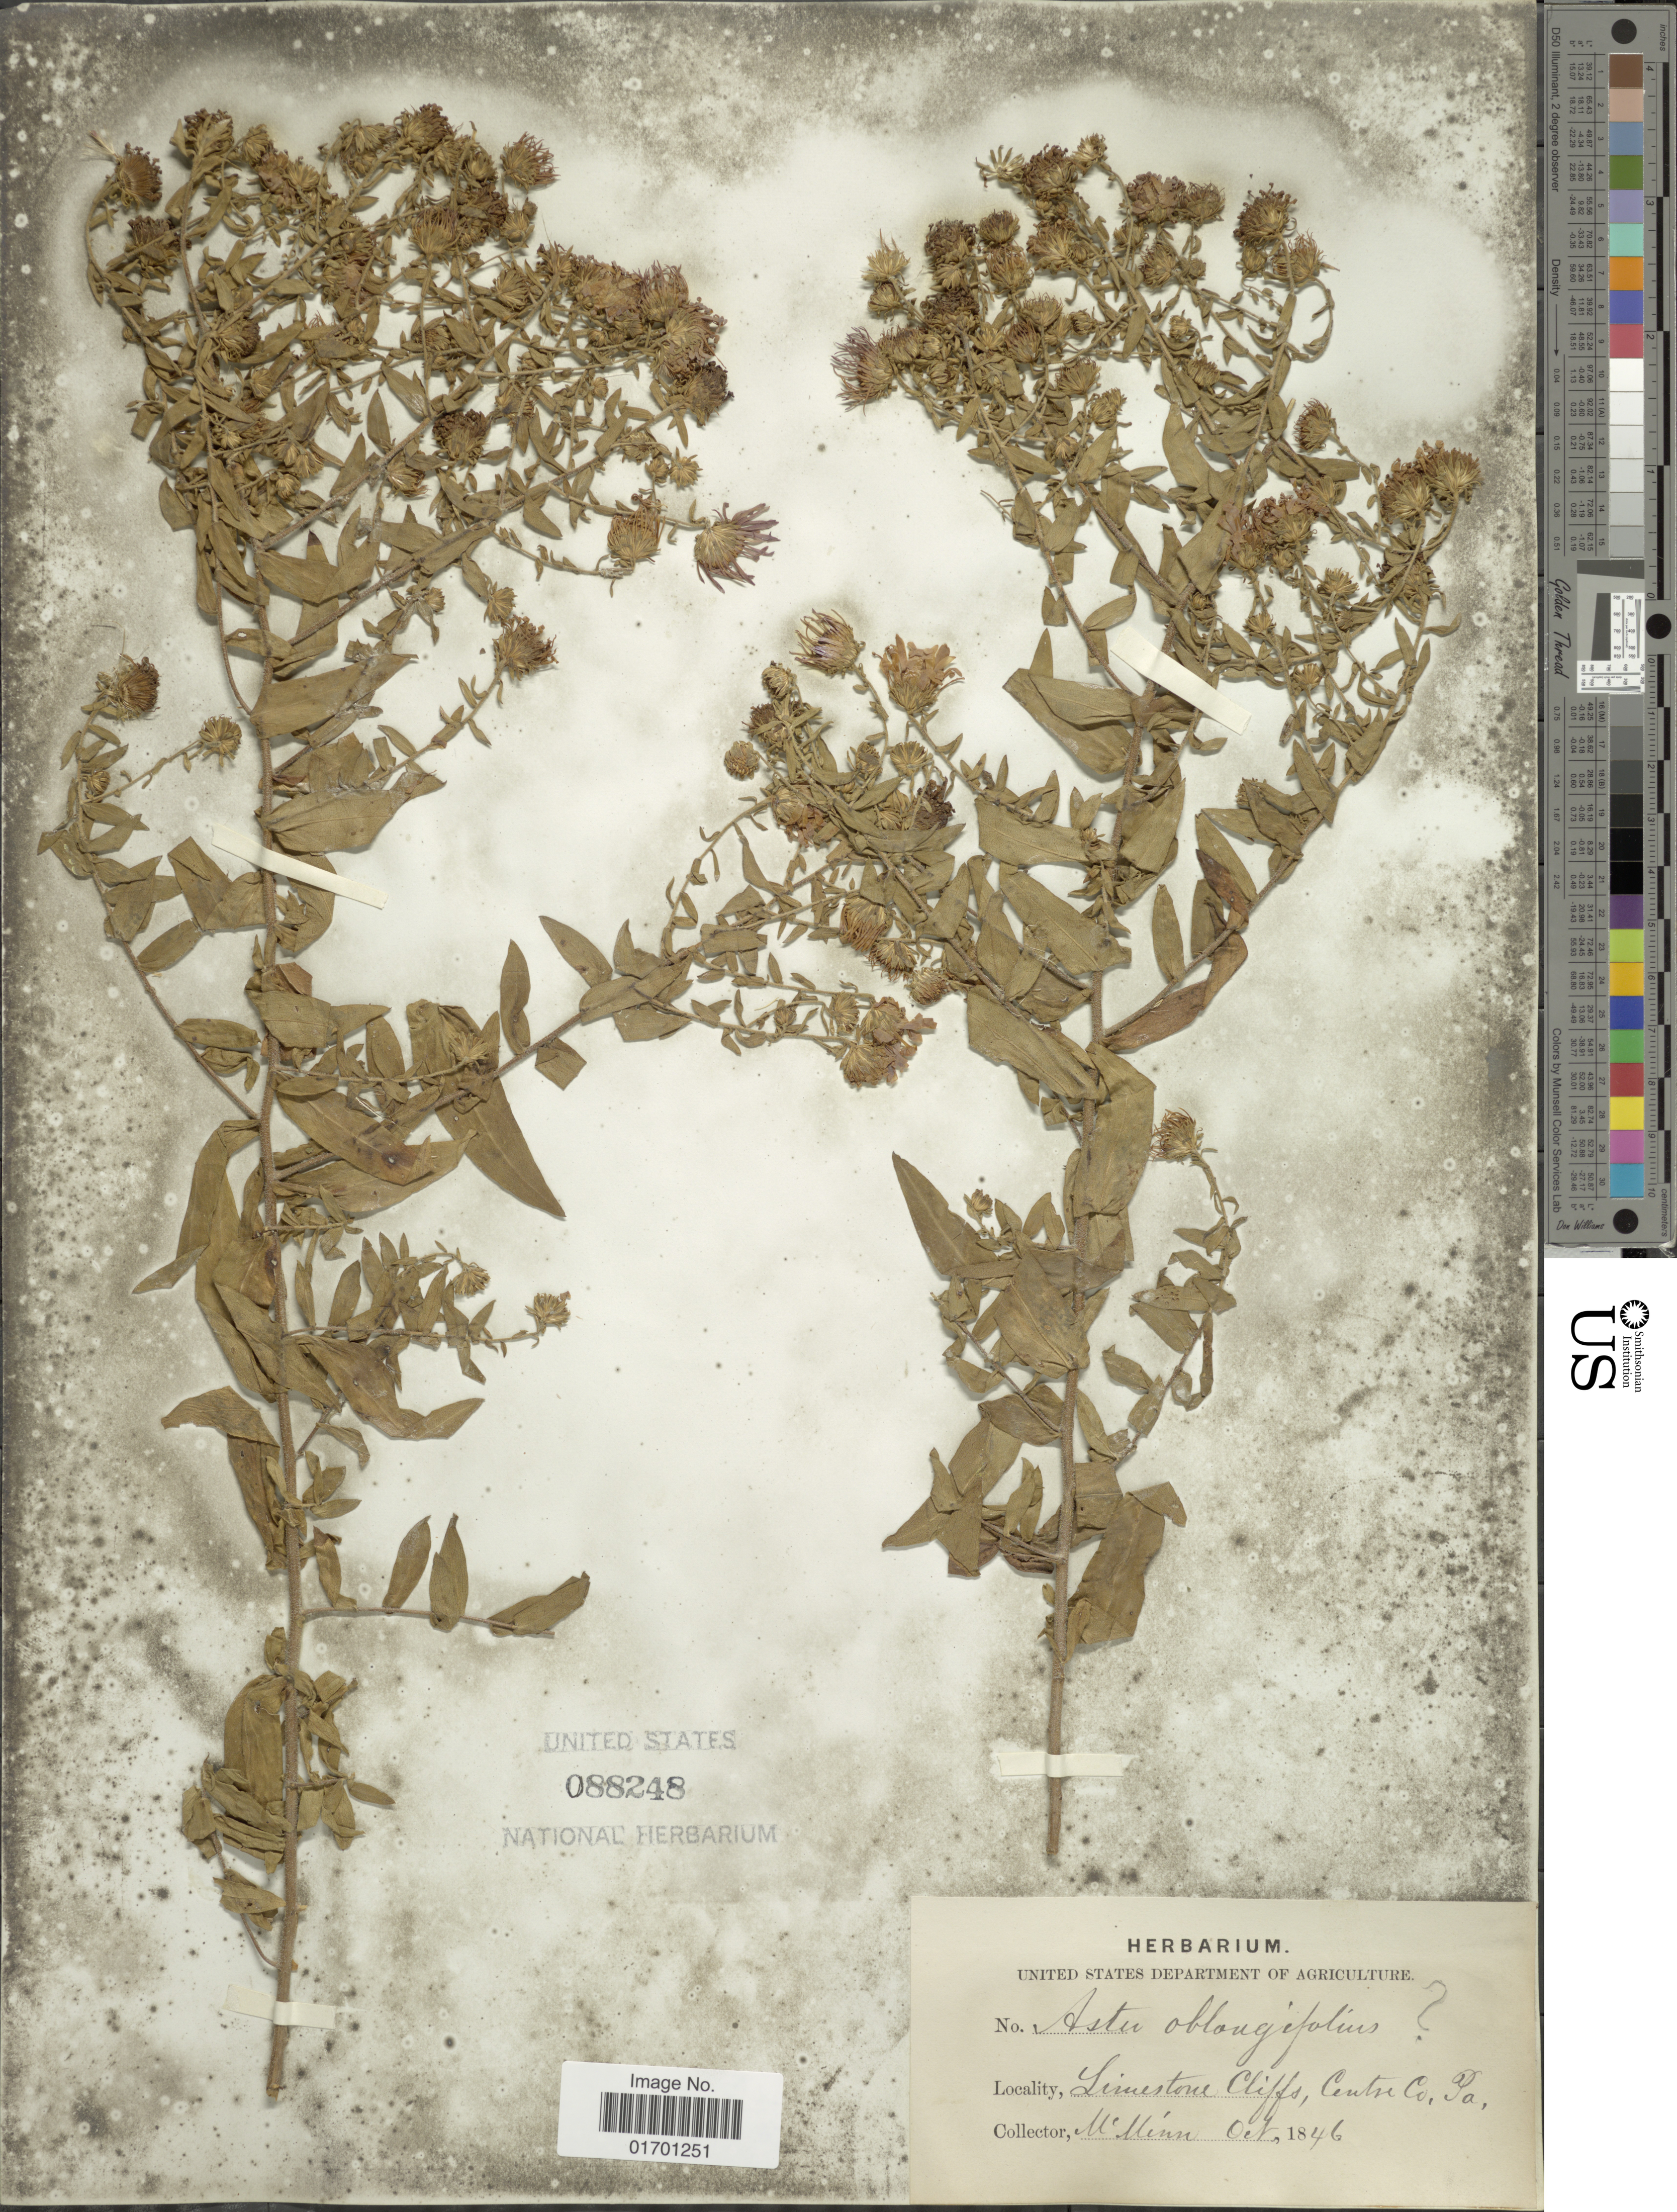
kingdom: Plantae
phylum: Tracheophyta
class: Magnoliopsida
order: Asterales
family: Asteraceae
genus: Symphyotrichum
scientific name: Symphyotrichum oblongifolium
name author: (Nutt.) G.L. Nesom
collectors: H. E. McMinn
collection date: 1846-10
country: United States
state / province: Pennsylvania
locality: Limestone Cliffs, Centre Co.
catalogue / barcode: US 88248